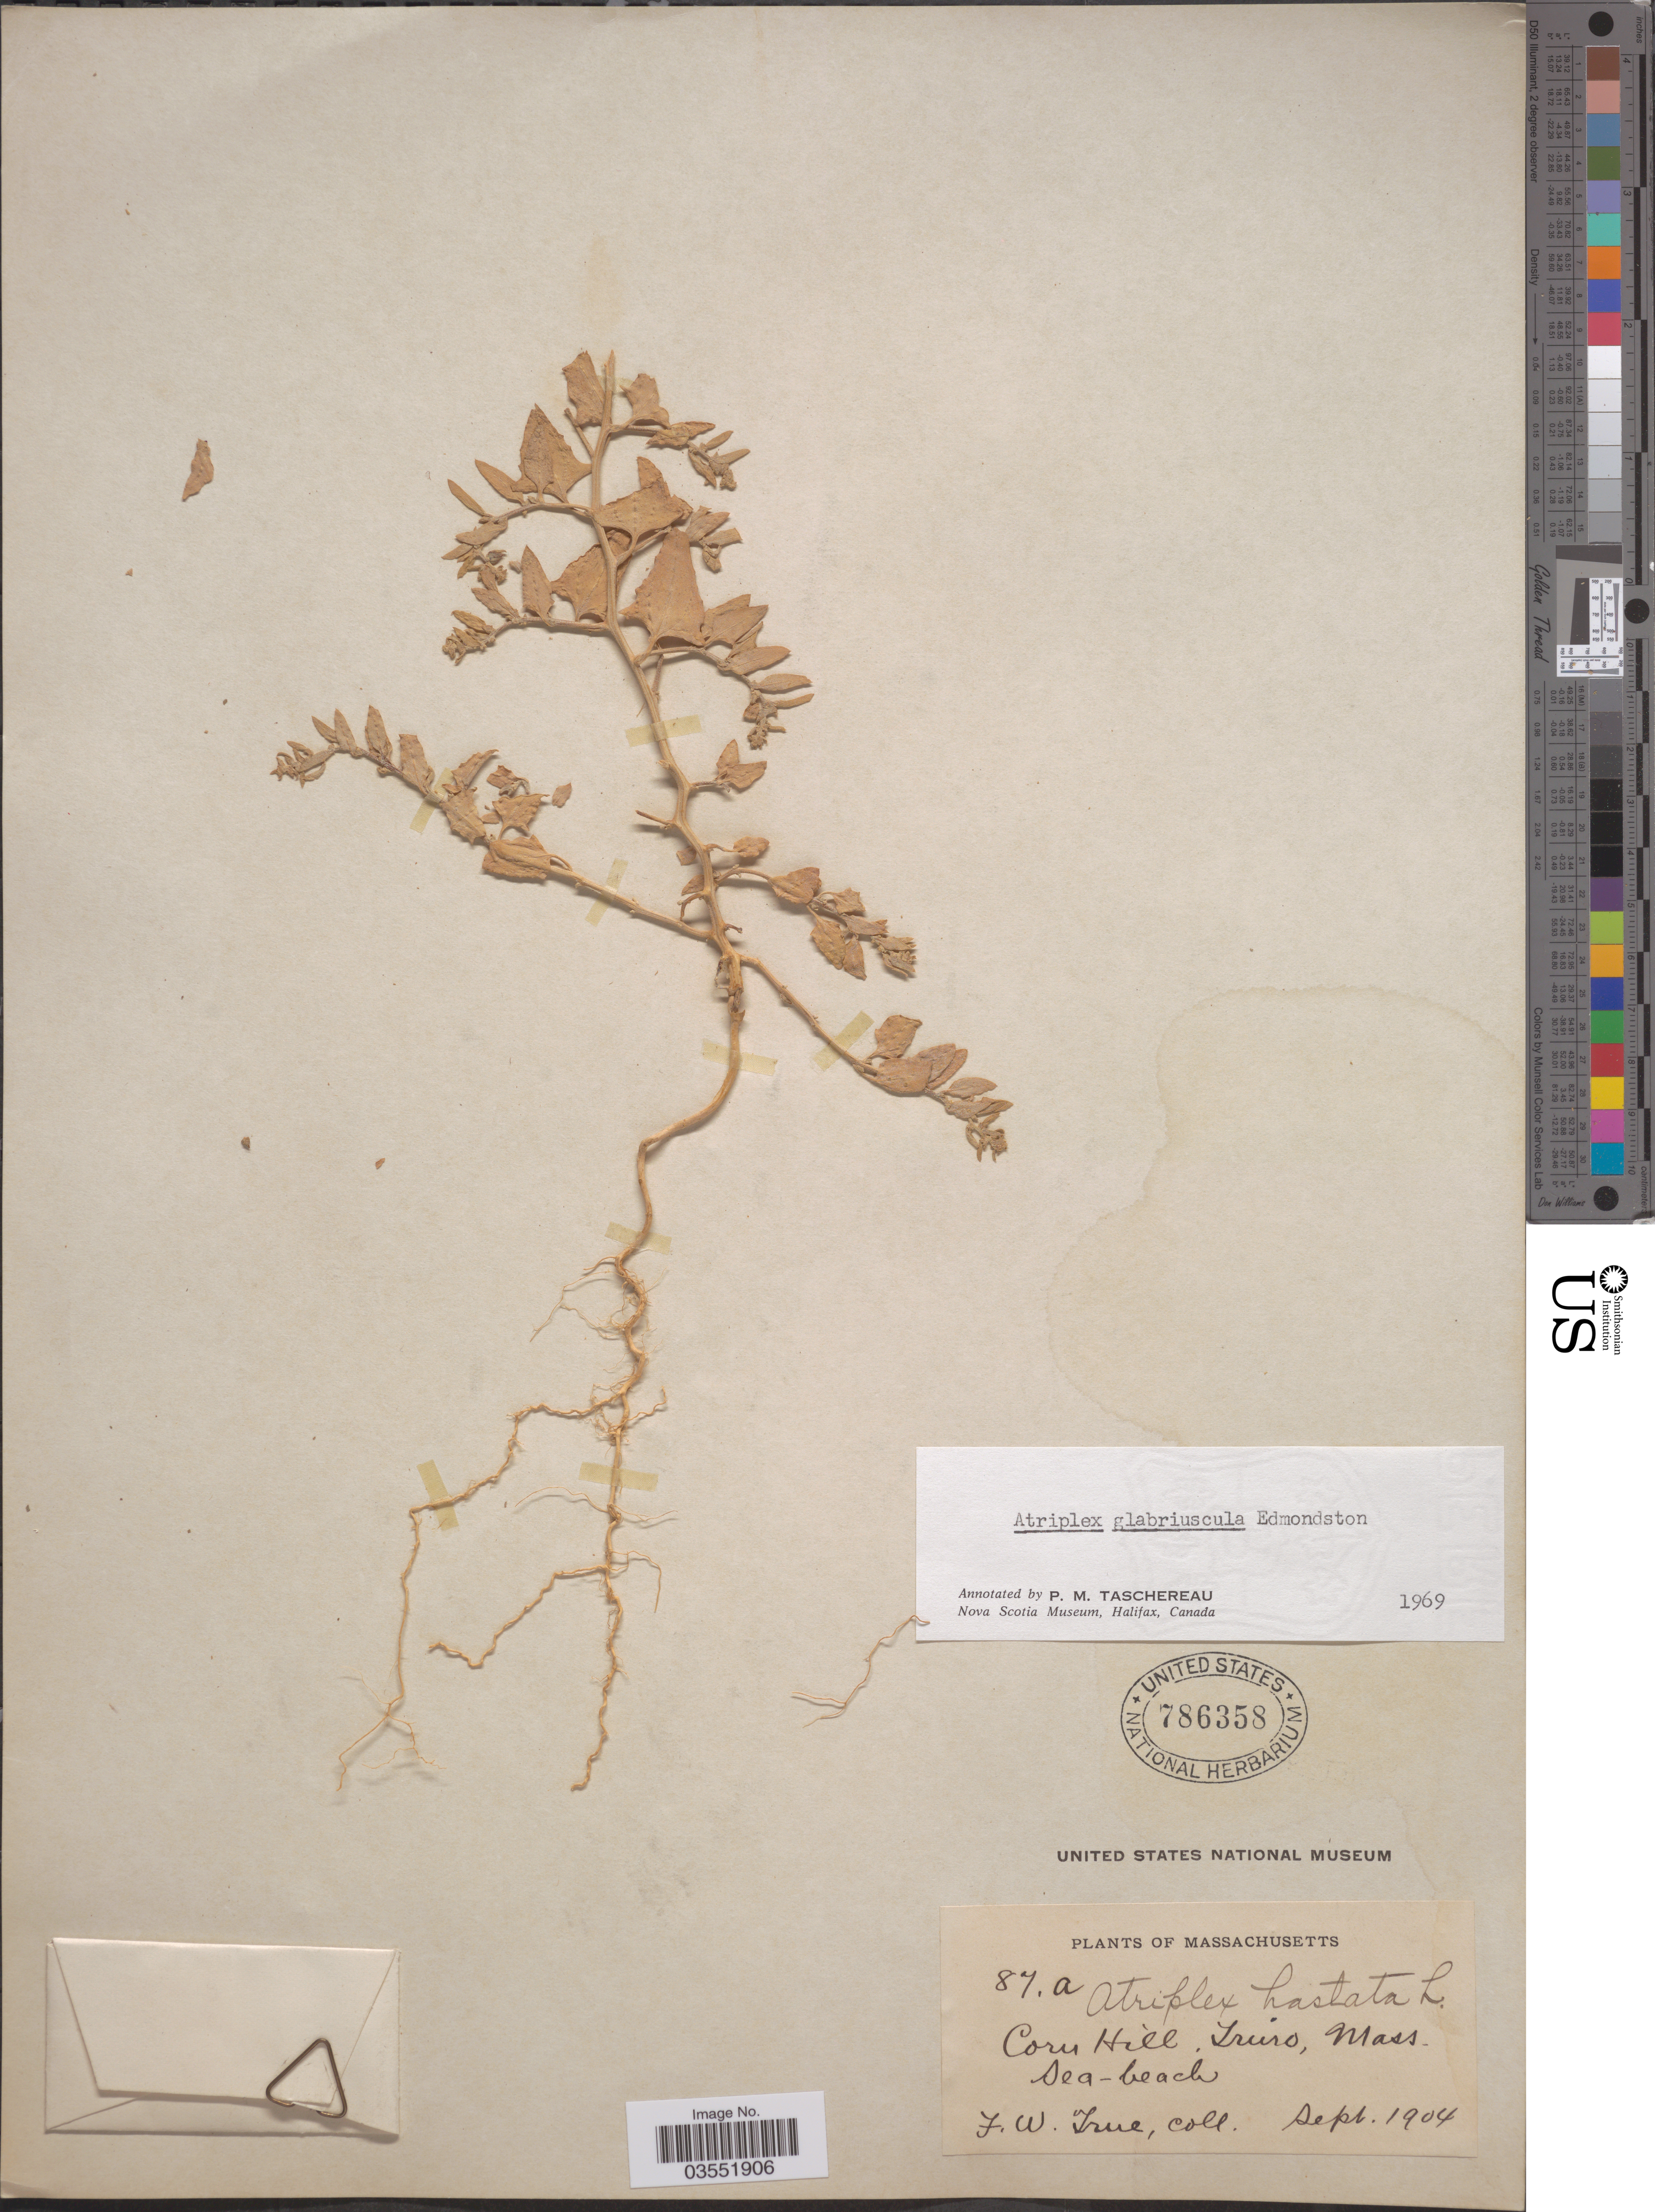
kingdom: Plantae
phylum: Tracheophyta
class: Magnoliopsida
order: Caryophyllales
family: Amaranthaceae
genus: Atriplex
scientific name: Atriplex glabriuscula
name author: Edmondston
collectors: F. True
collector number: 87a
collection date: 1904-09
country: United States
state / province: Massachusetts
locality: Corn Hill, Truro. Sea-beach.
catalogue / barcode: US 786358